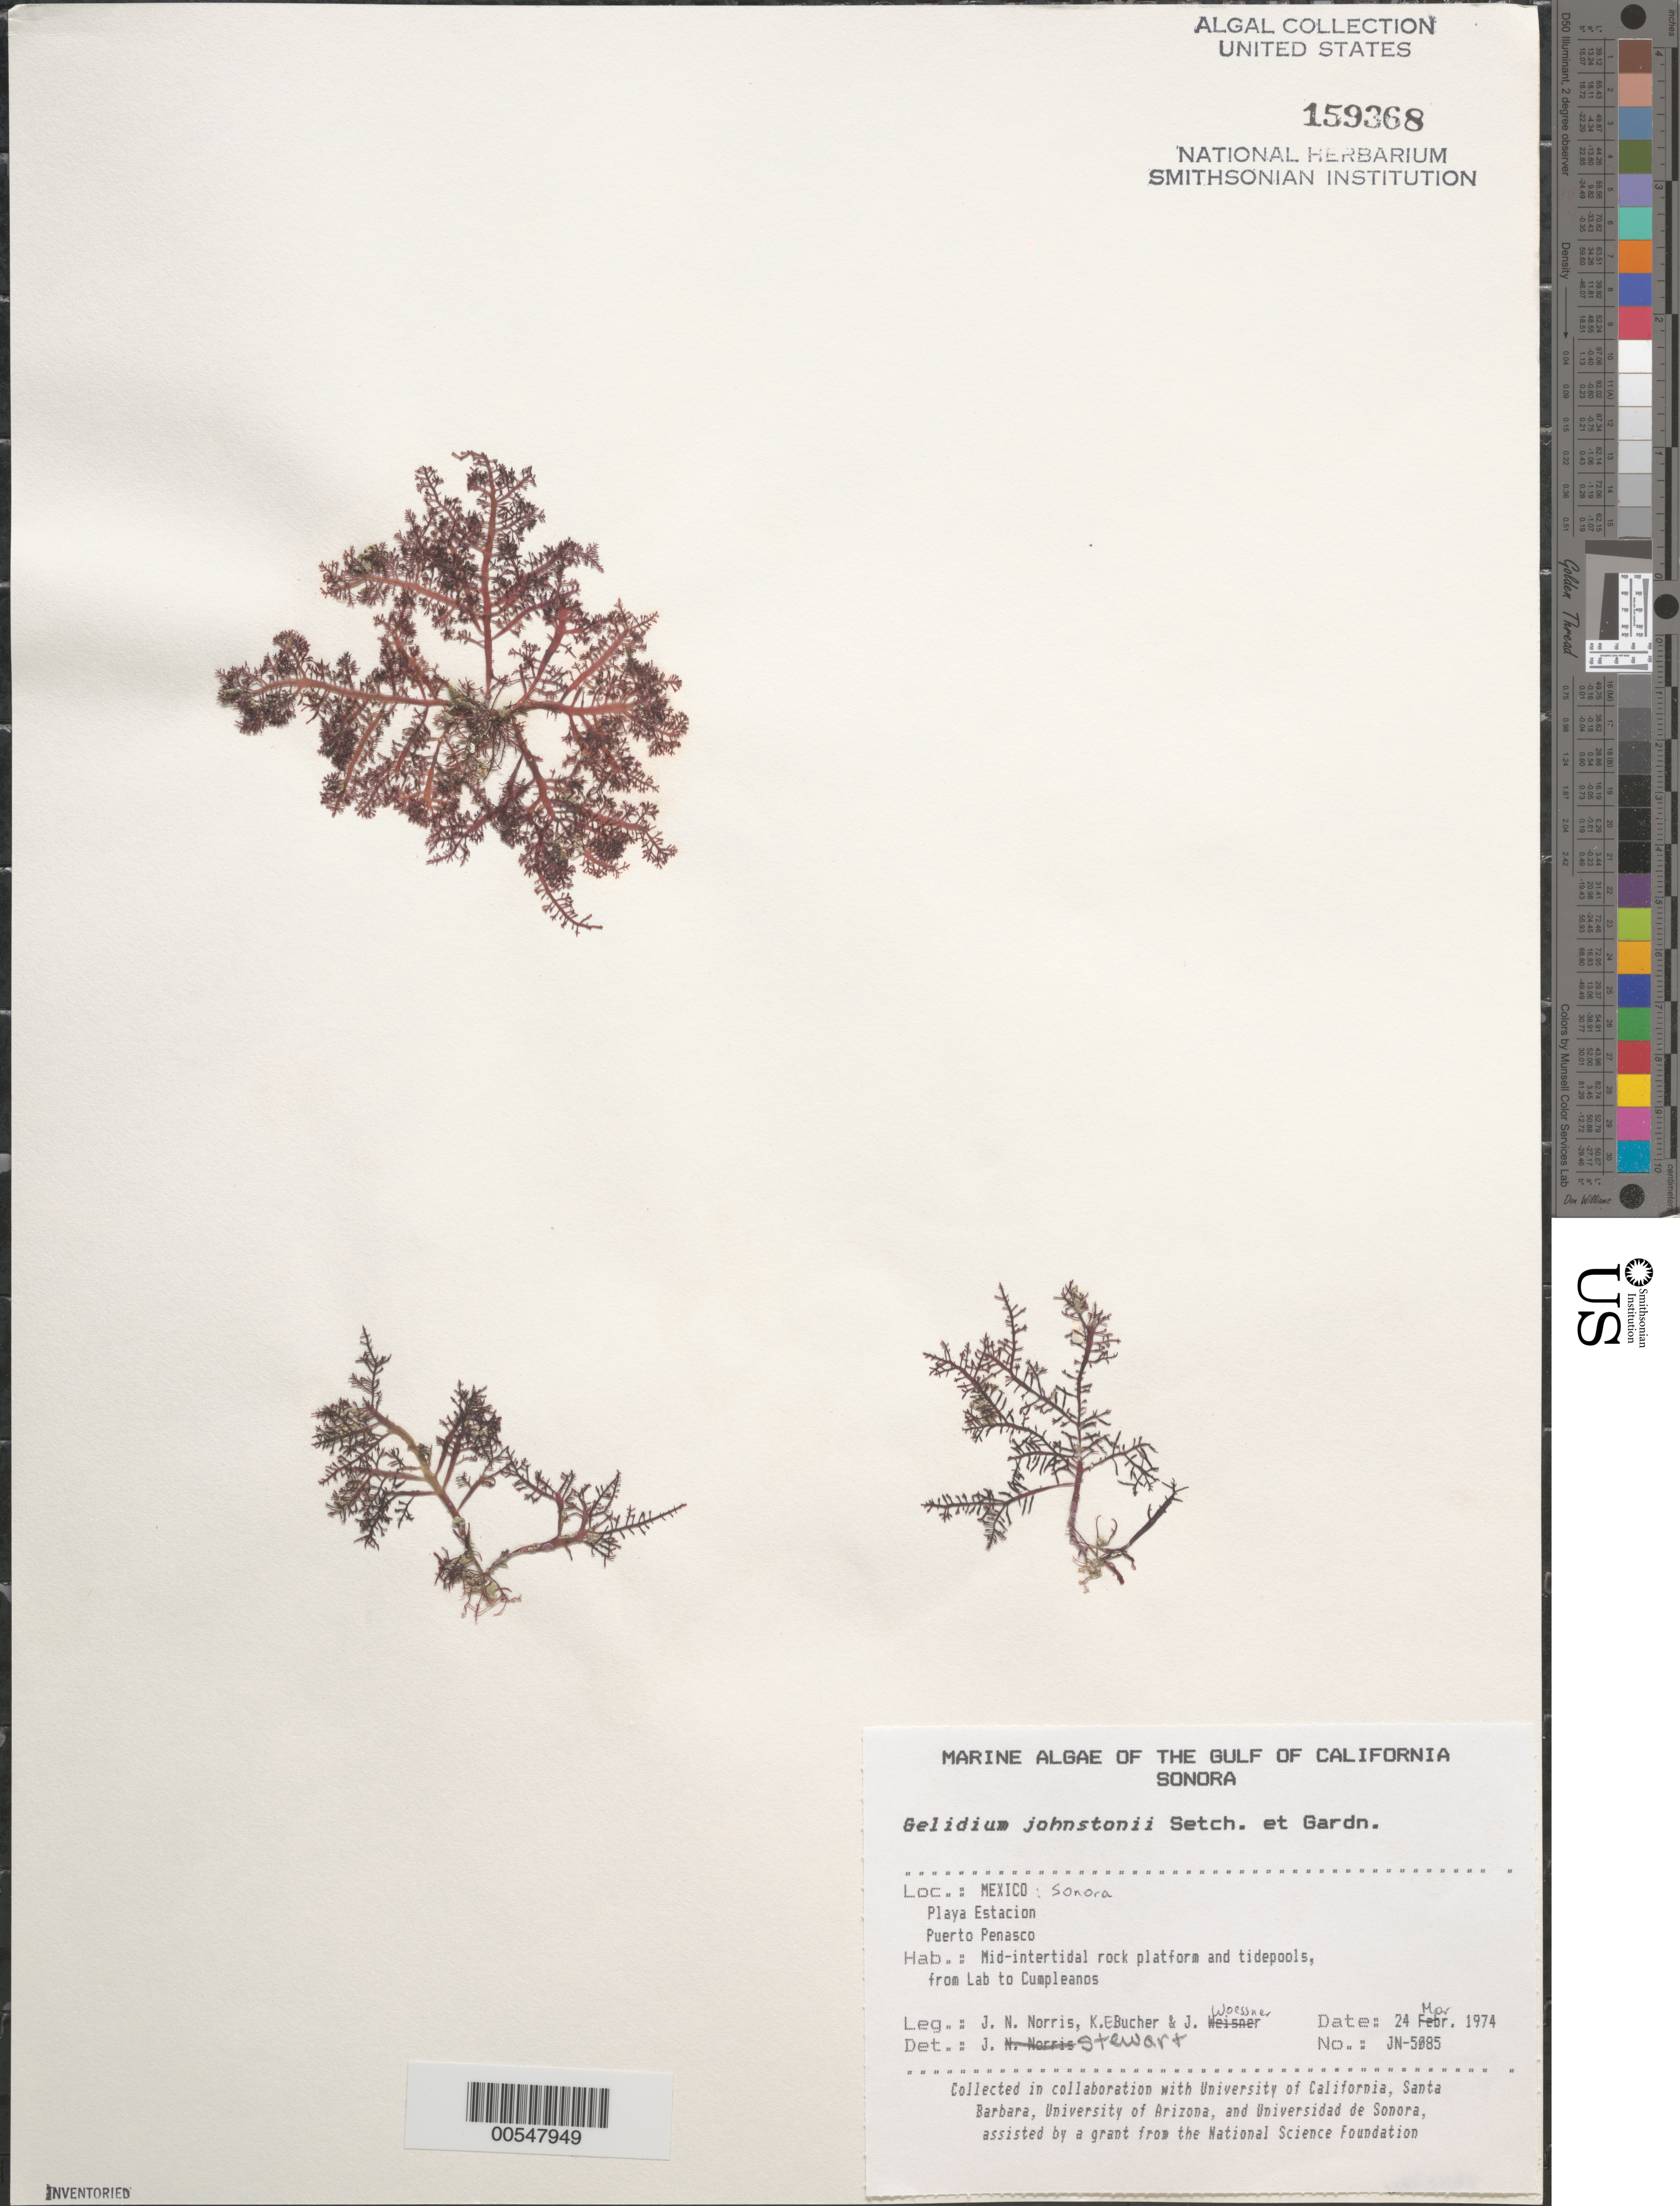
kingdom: Plantae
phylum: Rhodophyta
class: Florideophyceae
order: Gelidiales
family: Gelidiaceae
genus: Gelidium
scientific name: Gelidium johnstonii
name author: Setchell & N.L. Gardner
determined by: Stewart, J.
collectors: J. N. Norris, K. E. Bucher & J. Woessner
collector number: JN-5085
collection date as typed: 24 Mar 1974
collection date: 1974-03-24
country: Mexico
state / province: Sonora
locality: Playa Estacion, Puerto Penasco, marine station shore-Cumpleanos tide pool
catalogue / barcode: US 159368